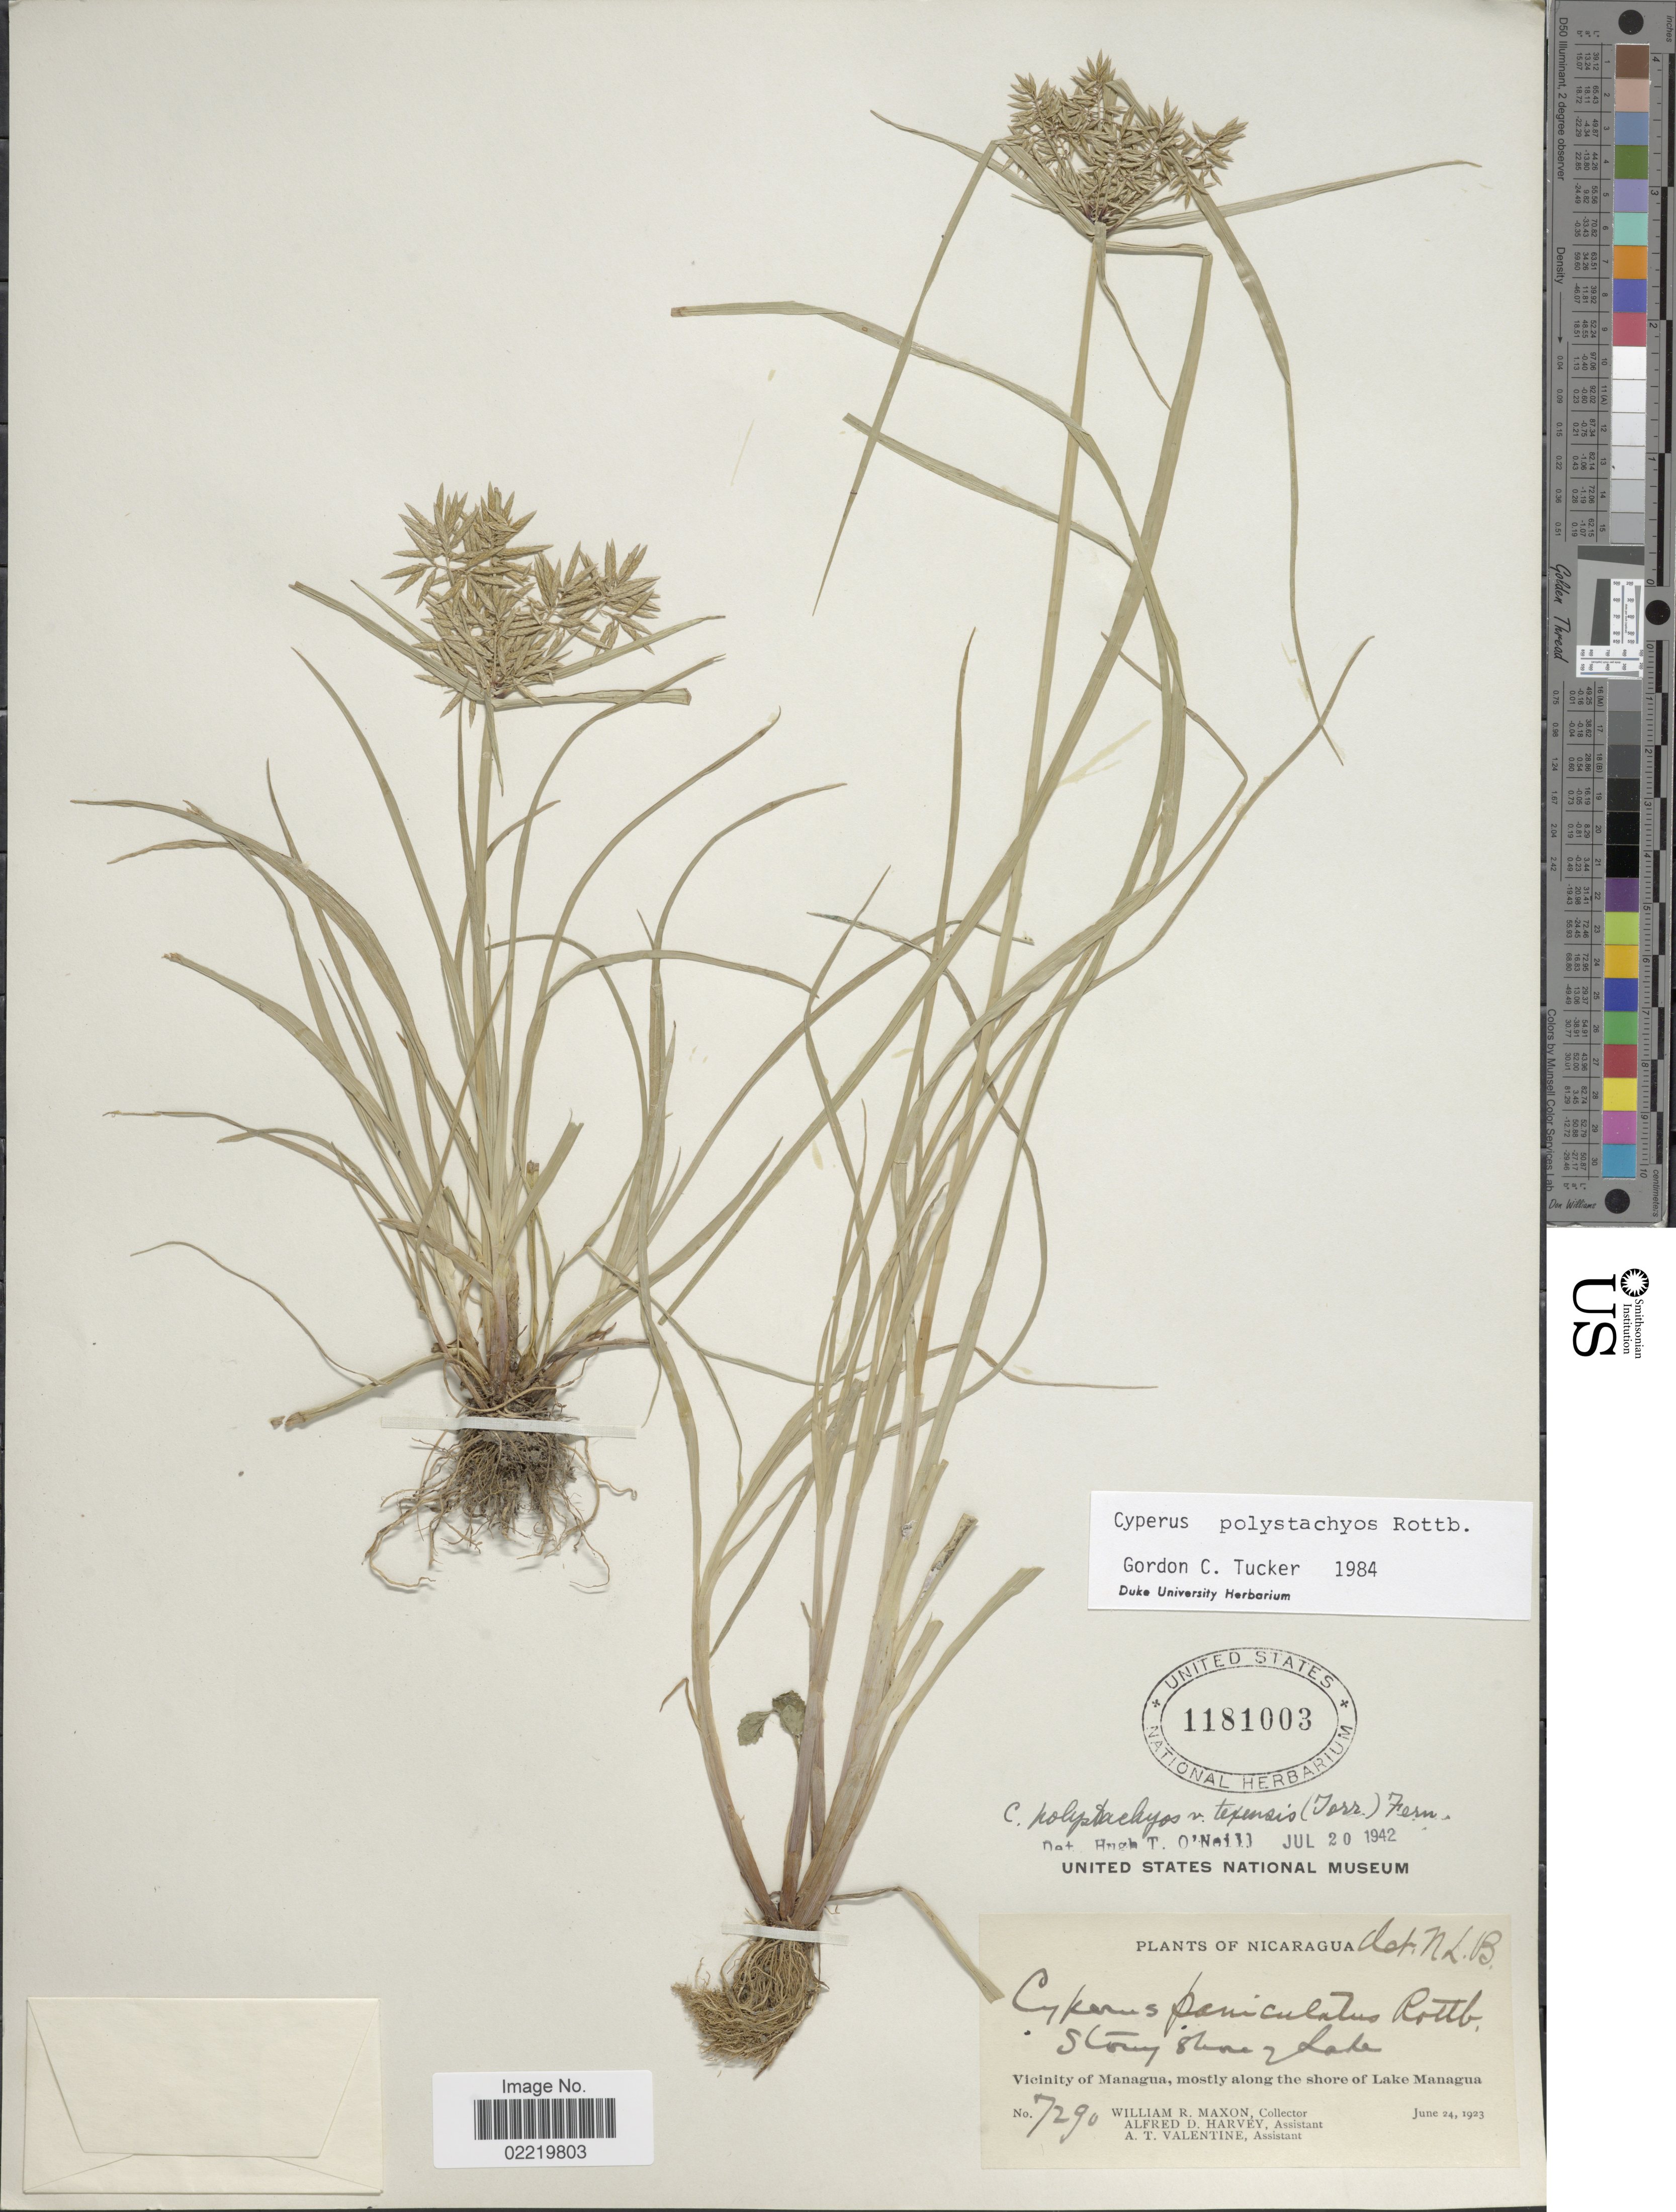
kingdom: Plantae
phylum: Tracheophyta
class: Liliopsida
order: Poales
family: Cyperaceae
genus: Cyperus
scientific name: Cyperus polystachyos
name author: Rottb.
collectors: W. R. Maxon, A. D. Harvey & A. Valentine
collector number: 7290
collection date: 1923-06-24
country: Nicaragua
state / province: Managua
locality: Stony shore of Lake, Vicinity of Managua, mostly along the shore of Lake Managua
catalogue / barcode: US 1181003